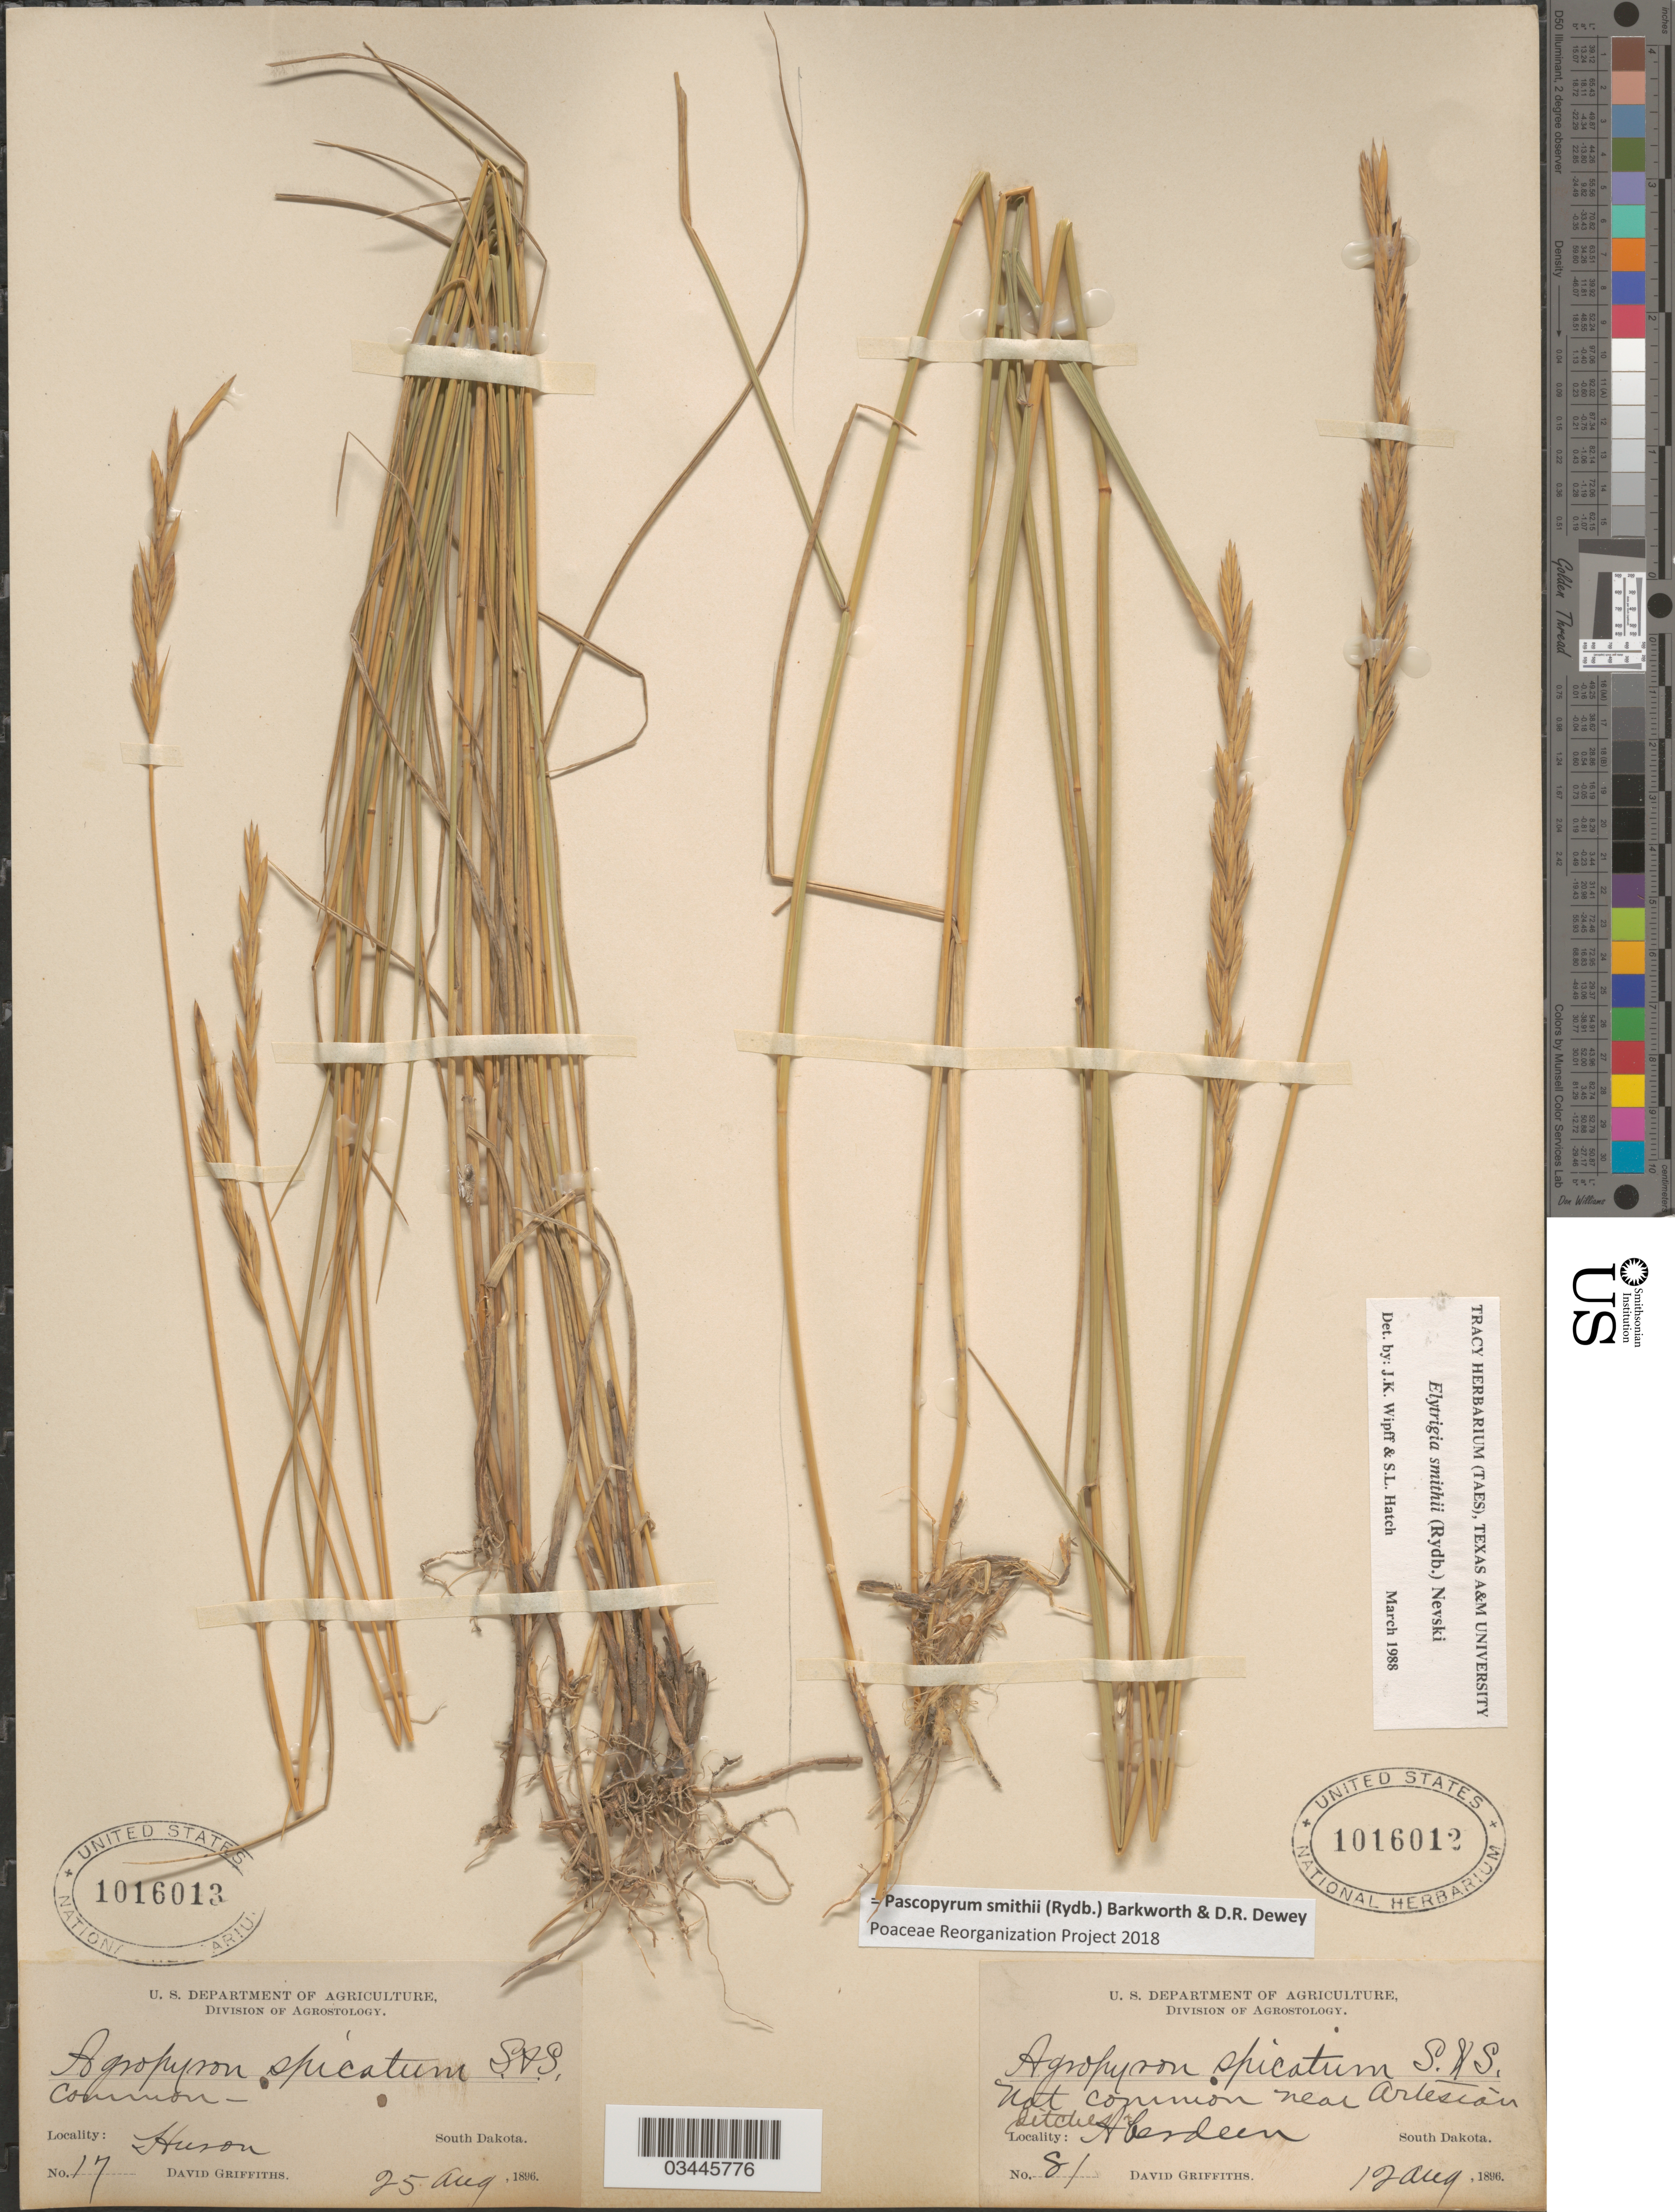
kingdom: Plantae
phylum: Tracheophyta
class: Liliopsida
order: Poales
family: Poaceae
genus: Pascopyrum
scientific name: Pascopyrum smithii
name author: (Rydb.) Barkworth & Dewey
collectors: D. Griffiths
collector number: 17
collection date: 1896-08-25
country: United States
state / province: South Dakota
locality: Huron.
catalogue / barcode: US 1016013